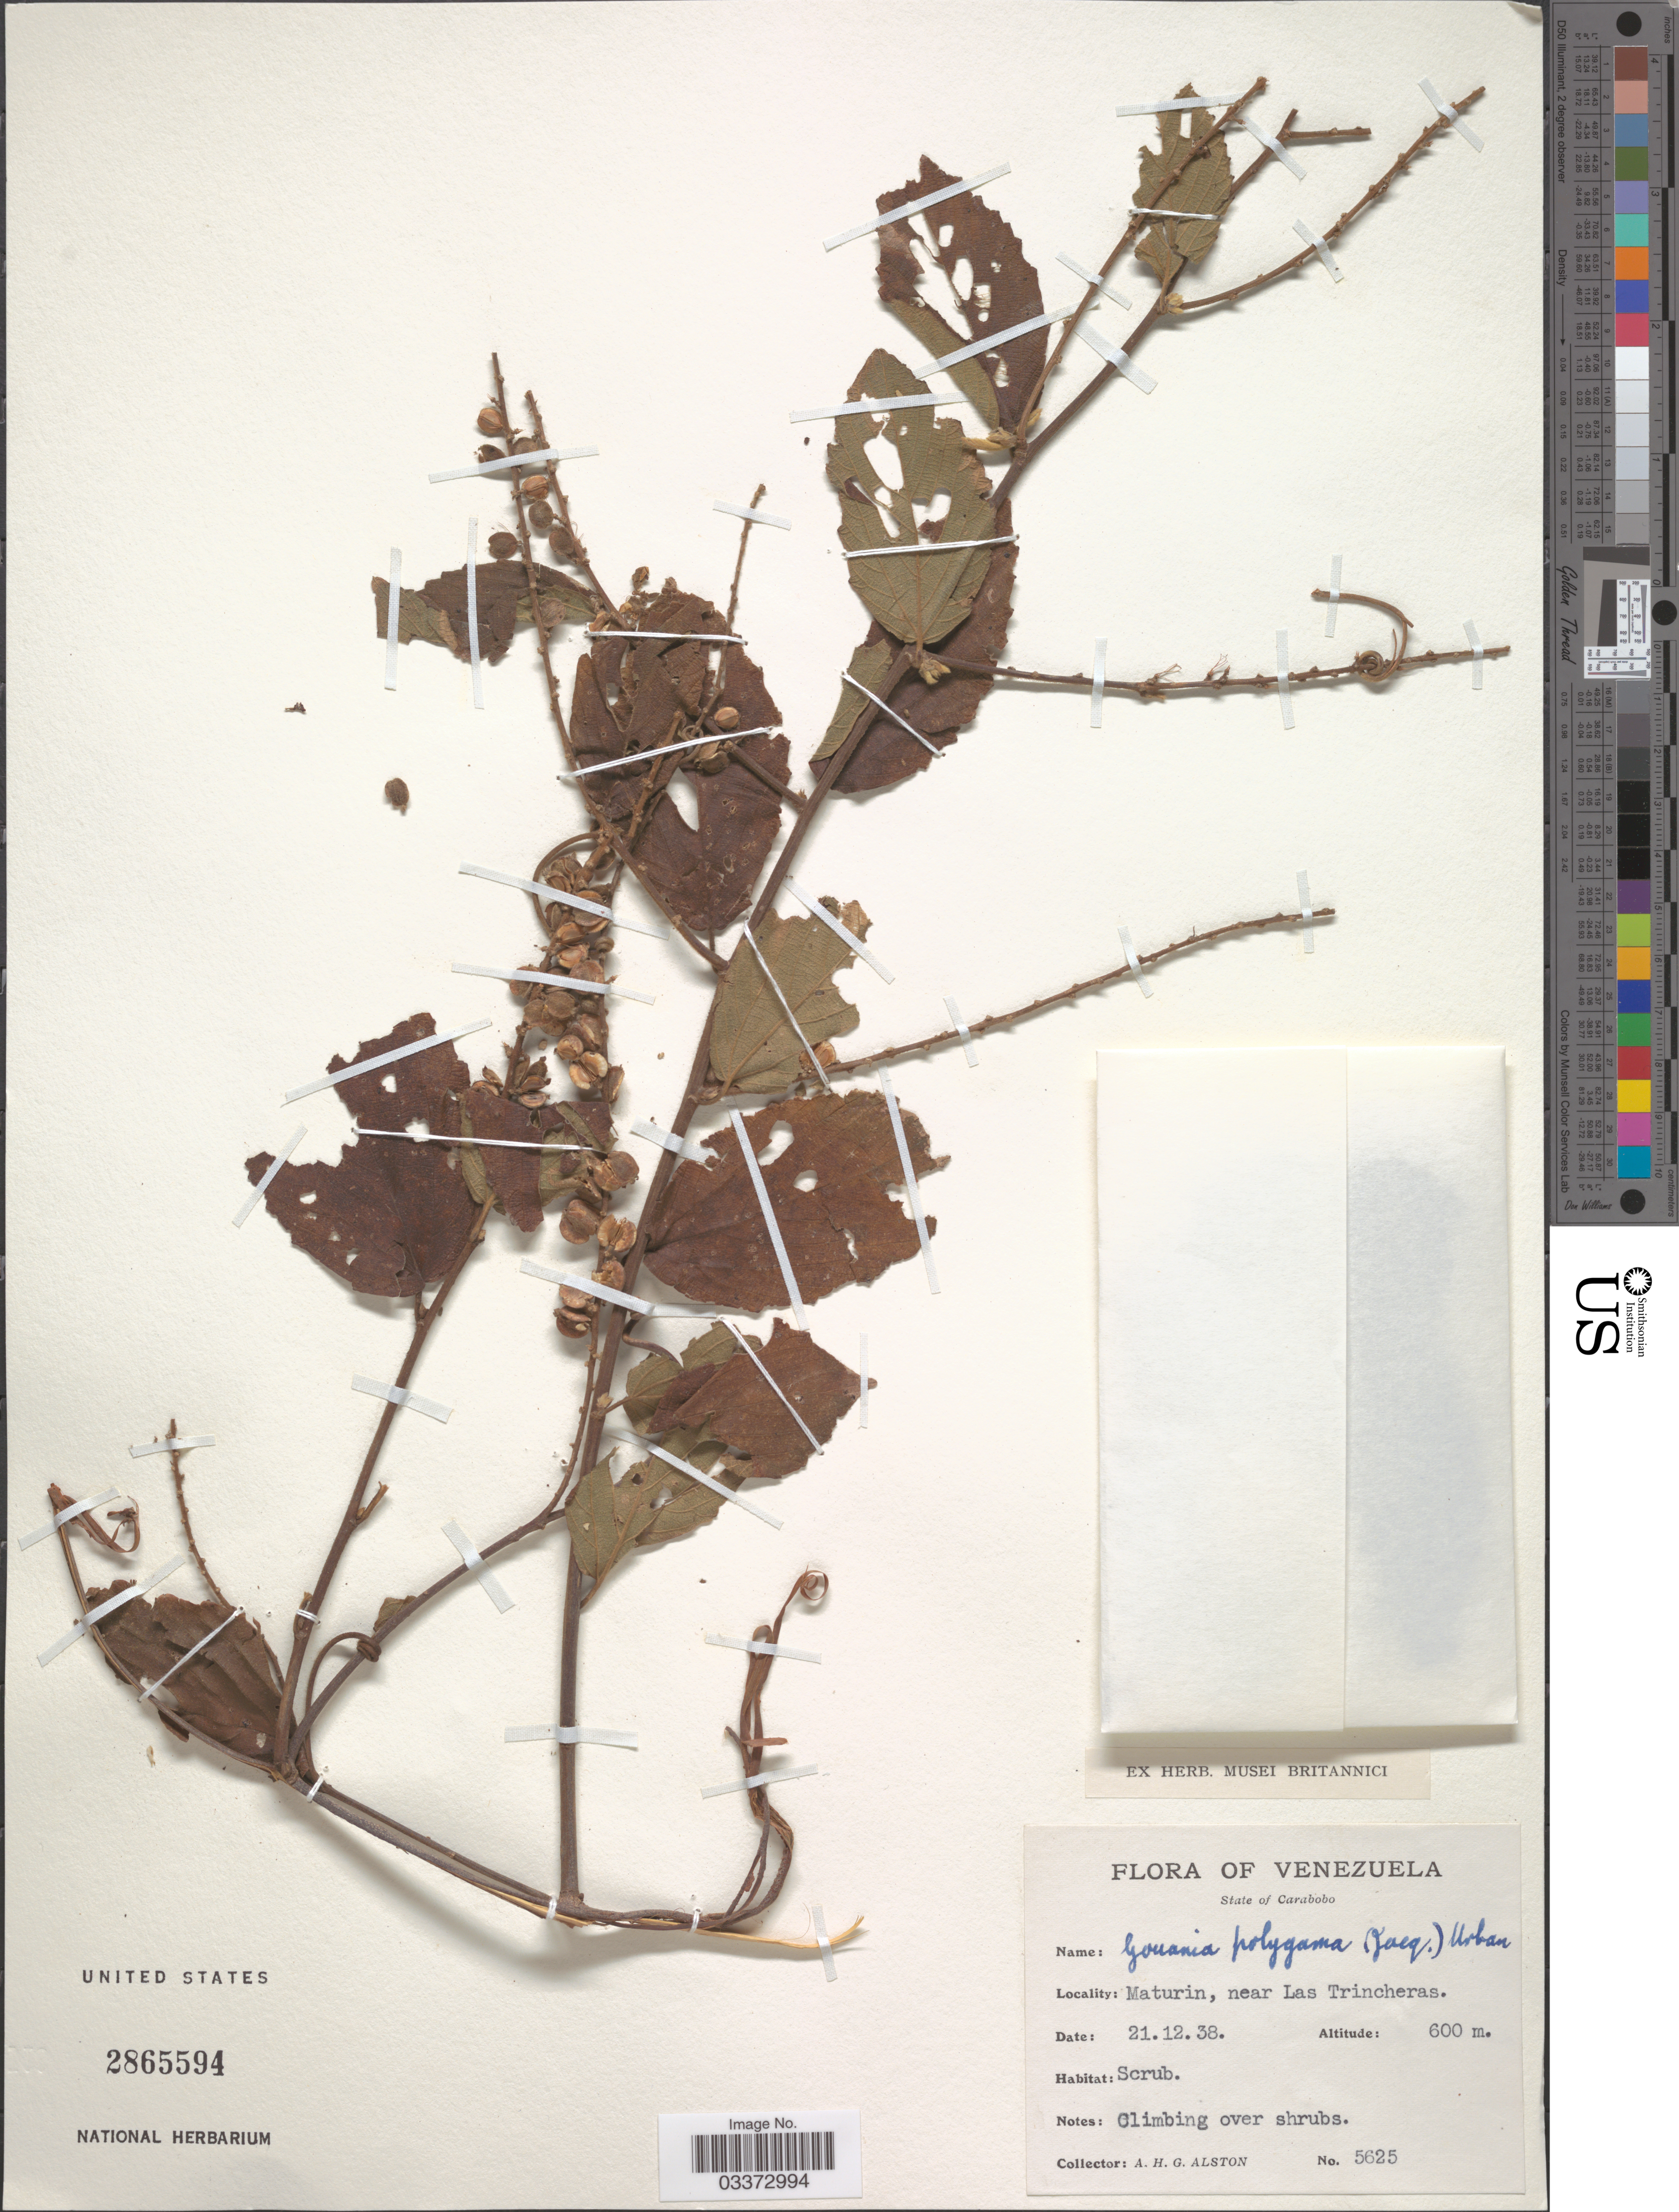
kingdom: Plantae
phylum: Tracheophyta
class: Magnoliopsida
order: Rosales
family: Rhamnaceae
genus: Gouania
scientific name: Gouania velutina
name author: Reissek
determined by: Figueira, Mauricio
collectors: A. H. Alston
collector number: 5625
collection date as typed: Transcribed d/m/y: 21/12/38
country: Venezuela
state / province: Carabobo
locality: Maturin, near Las Trincheras.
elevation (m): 600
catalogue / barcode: US 2865594